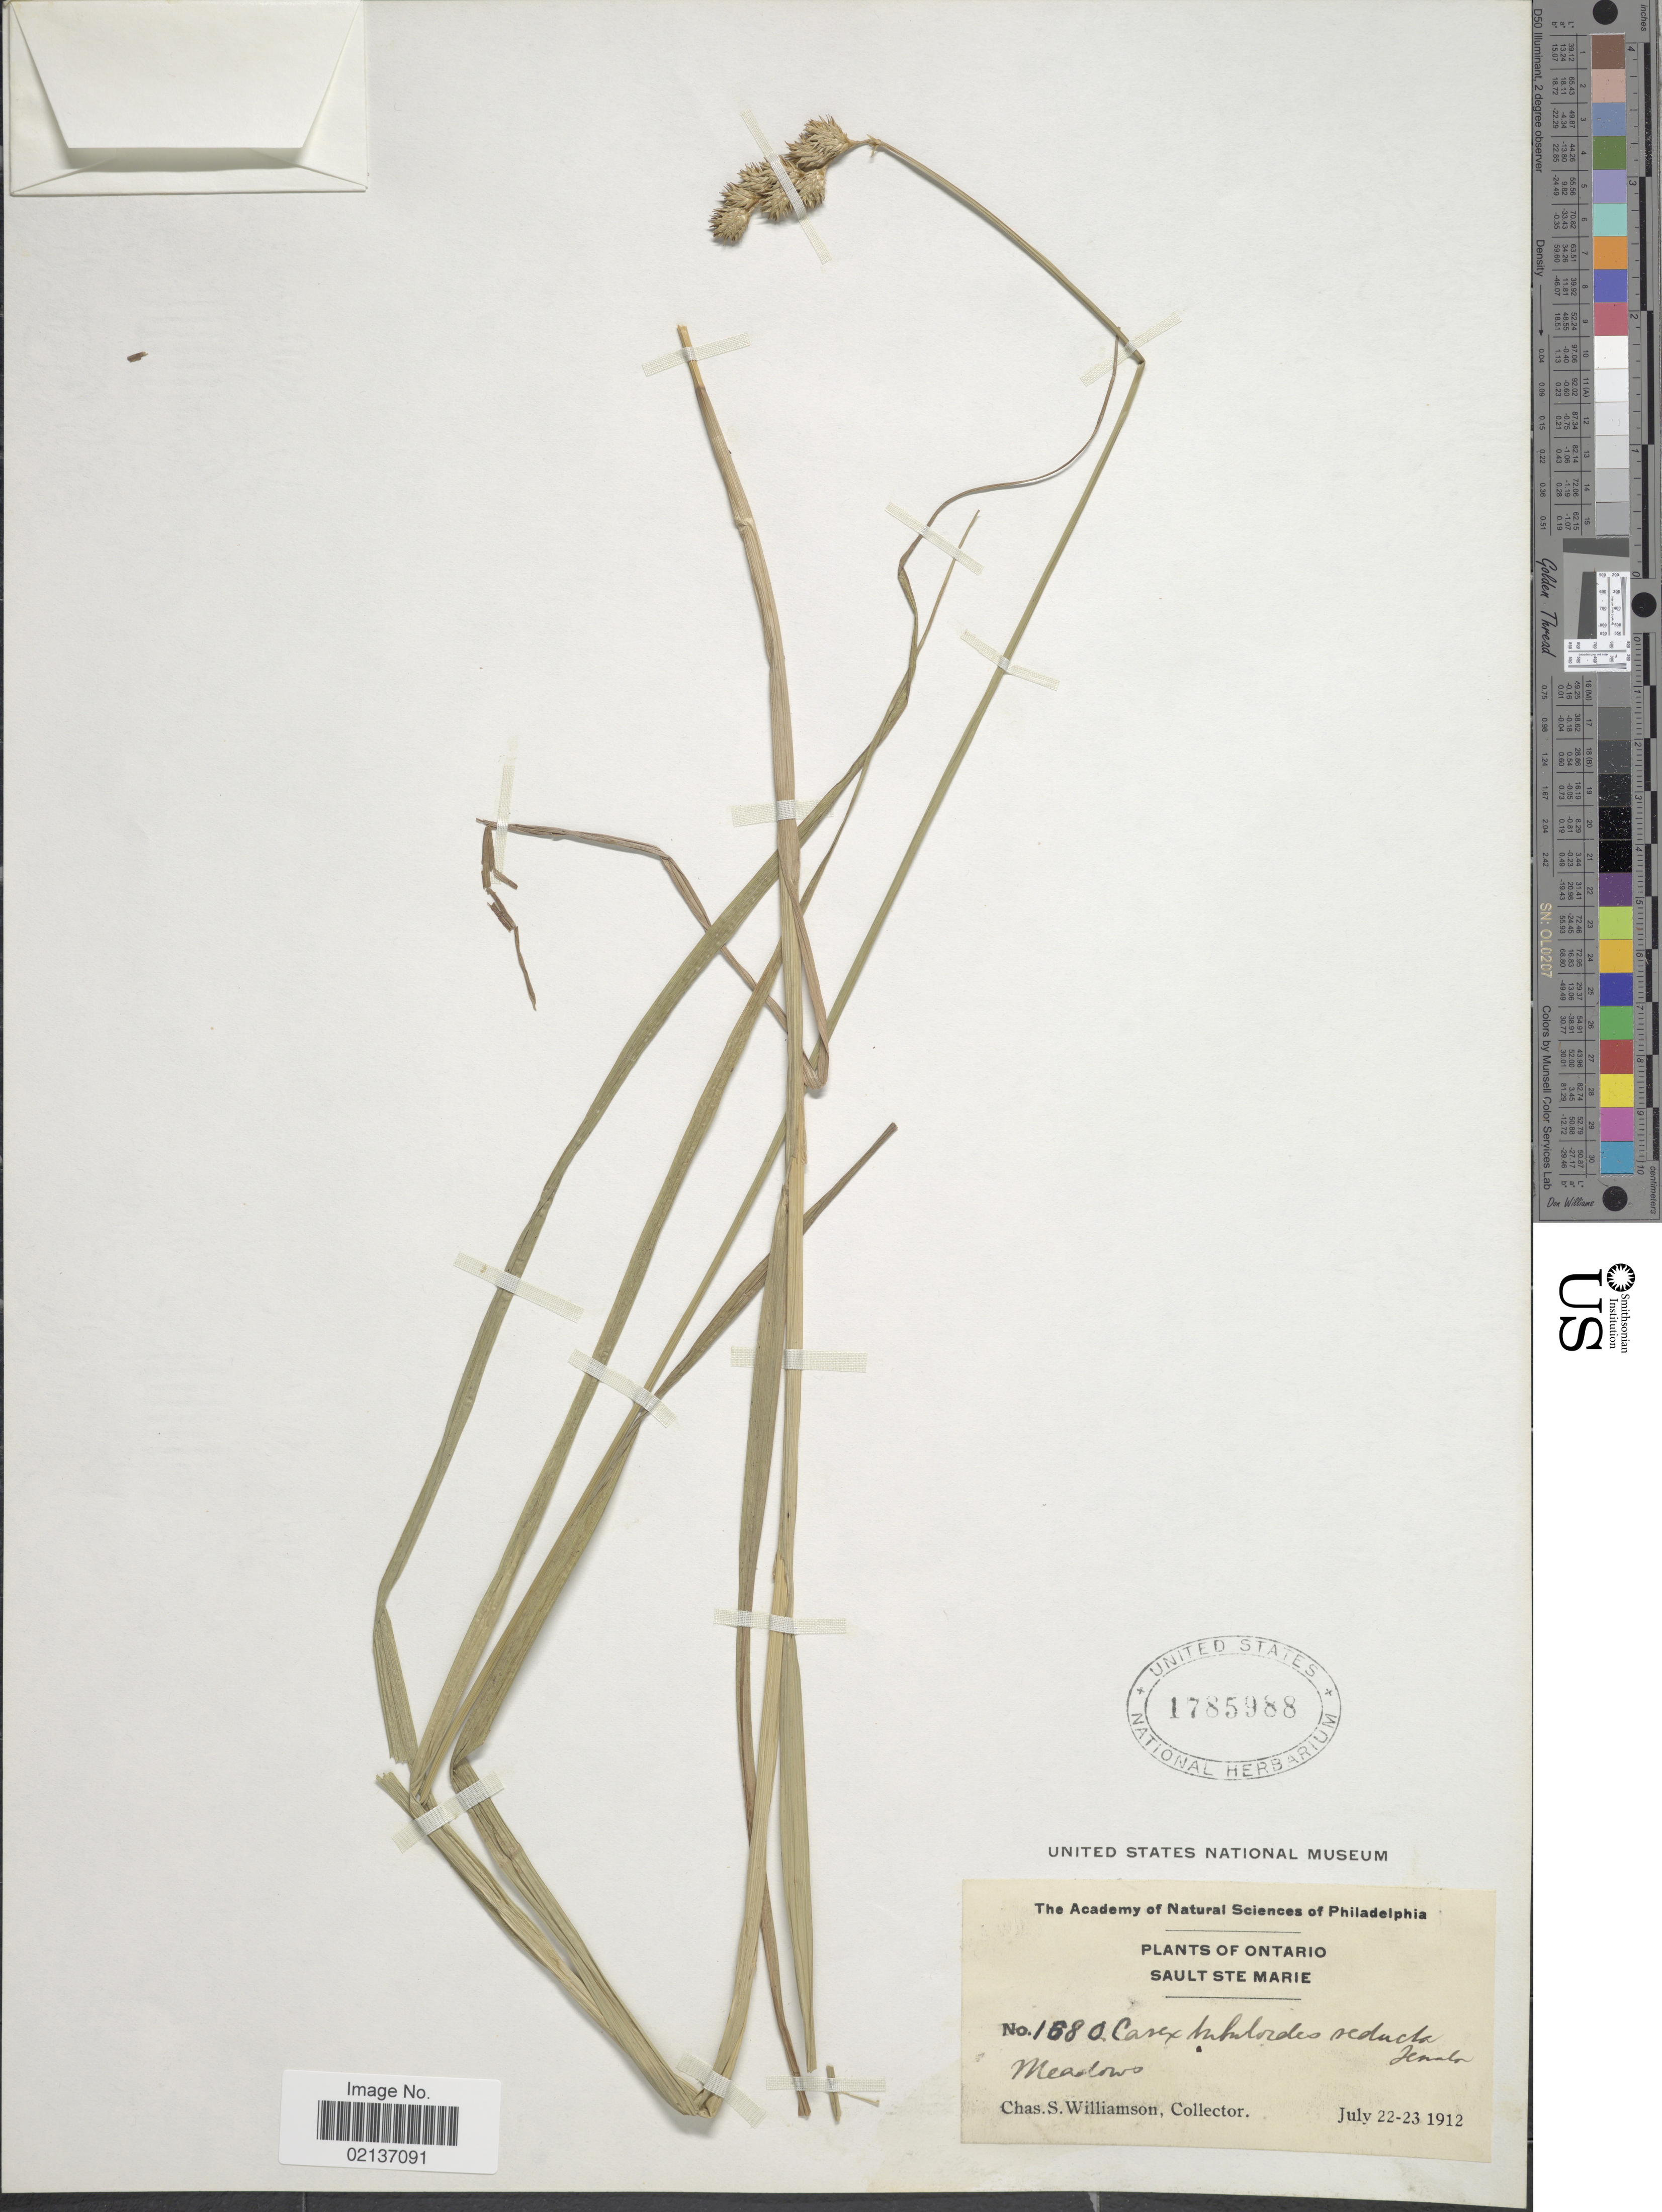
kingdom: Plantae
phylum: Tracheophyta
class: Liliopsida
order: Poales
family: Cyperaceae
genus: Carex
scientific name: Carex tribuloides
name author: Wahlenb.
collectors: C. Williamson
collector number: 1680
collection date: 1912-07-22/1912-07-23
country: Canada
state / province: Ontario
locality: Sault Ste Marie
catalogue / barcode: US 1785988